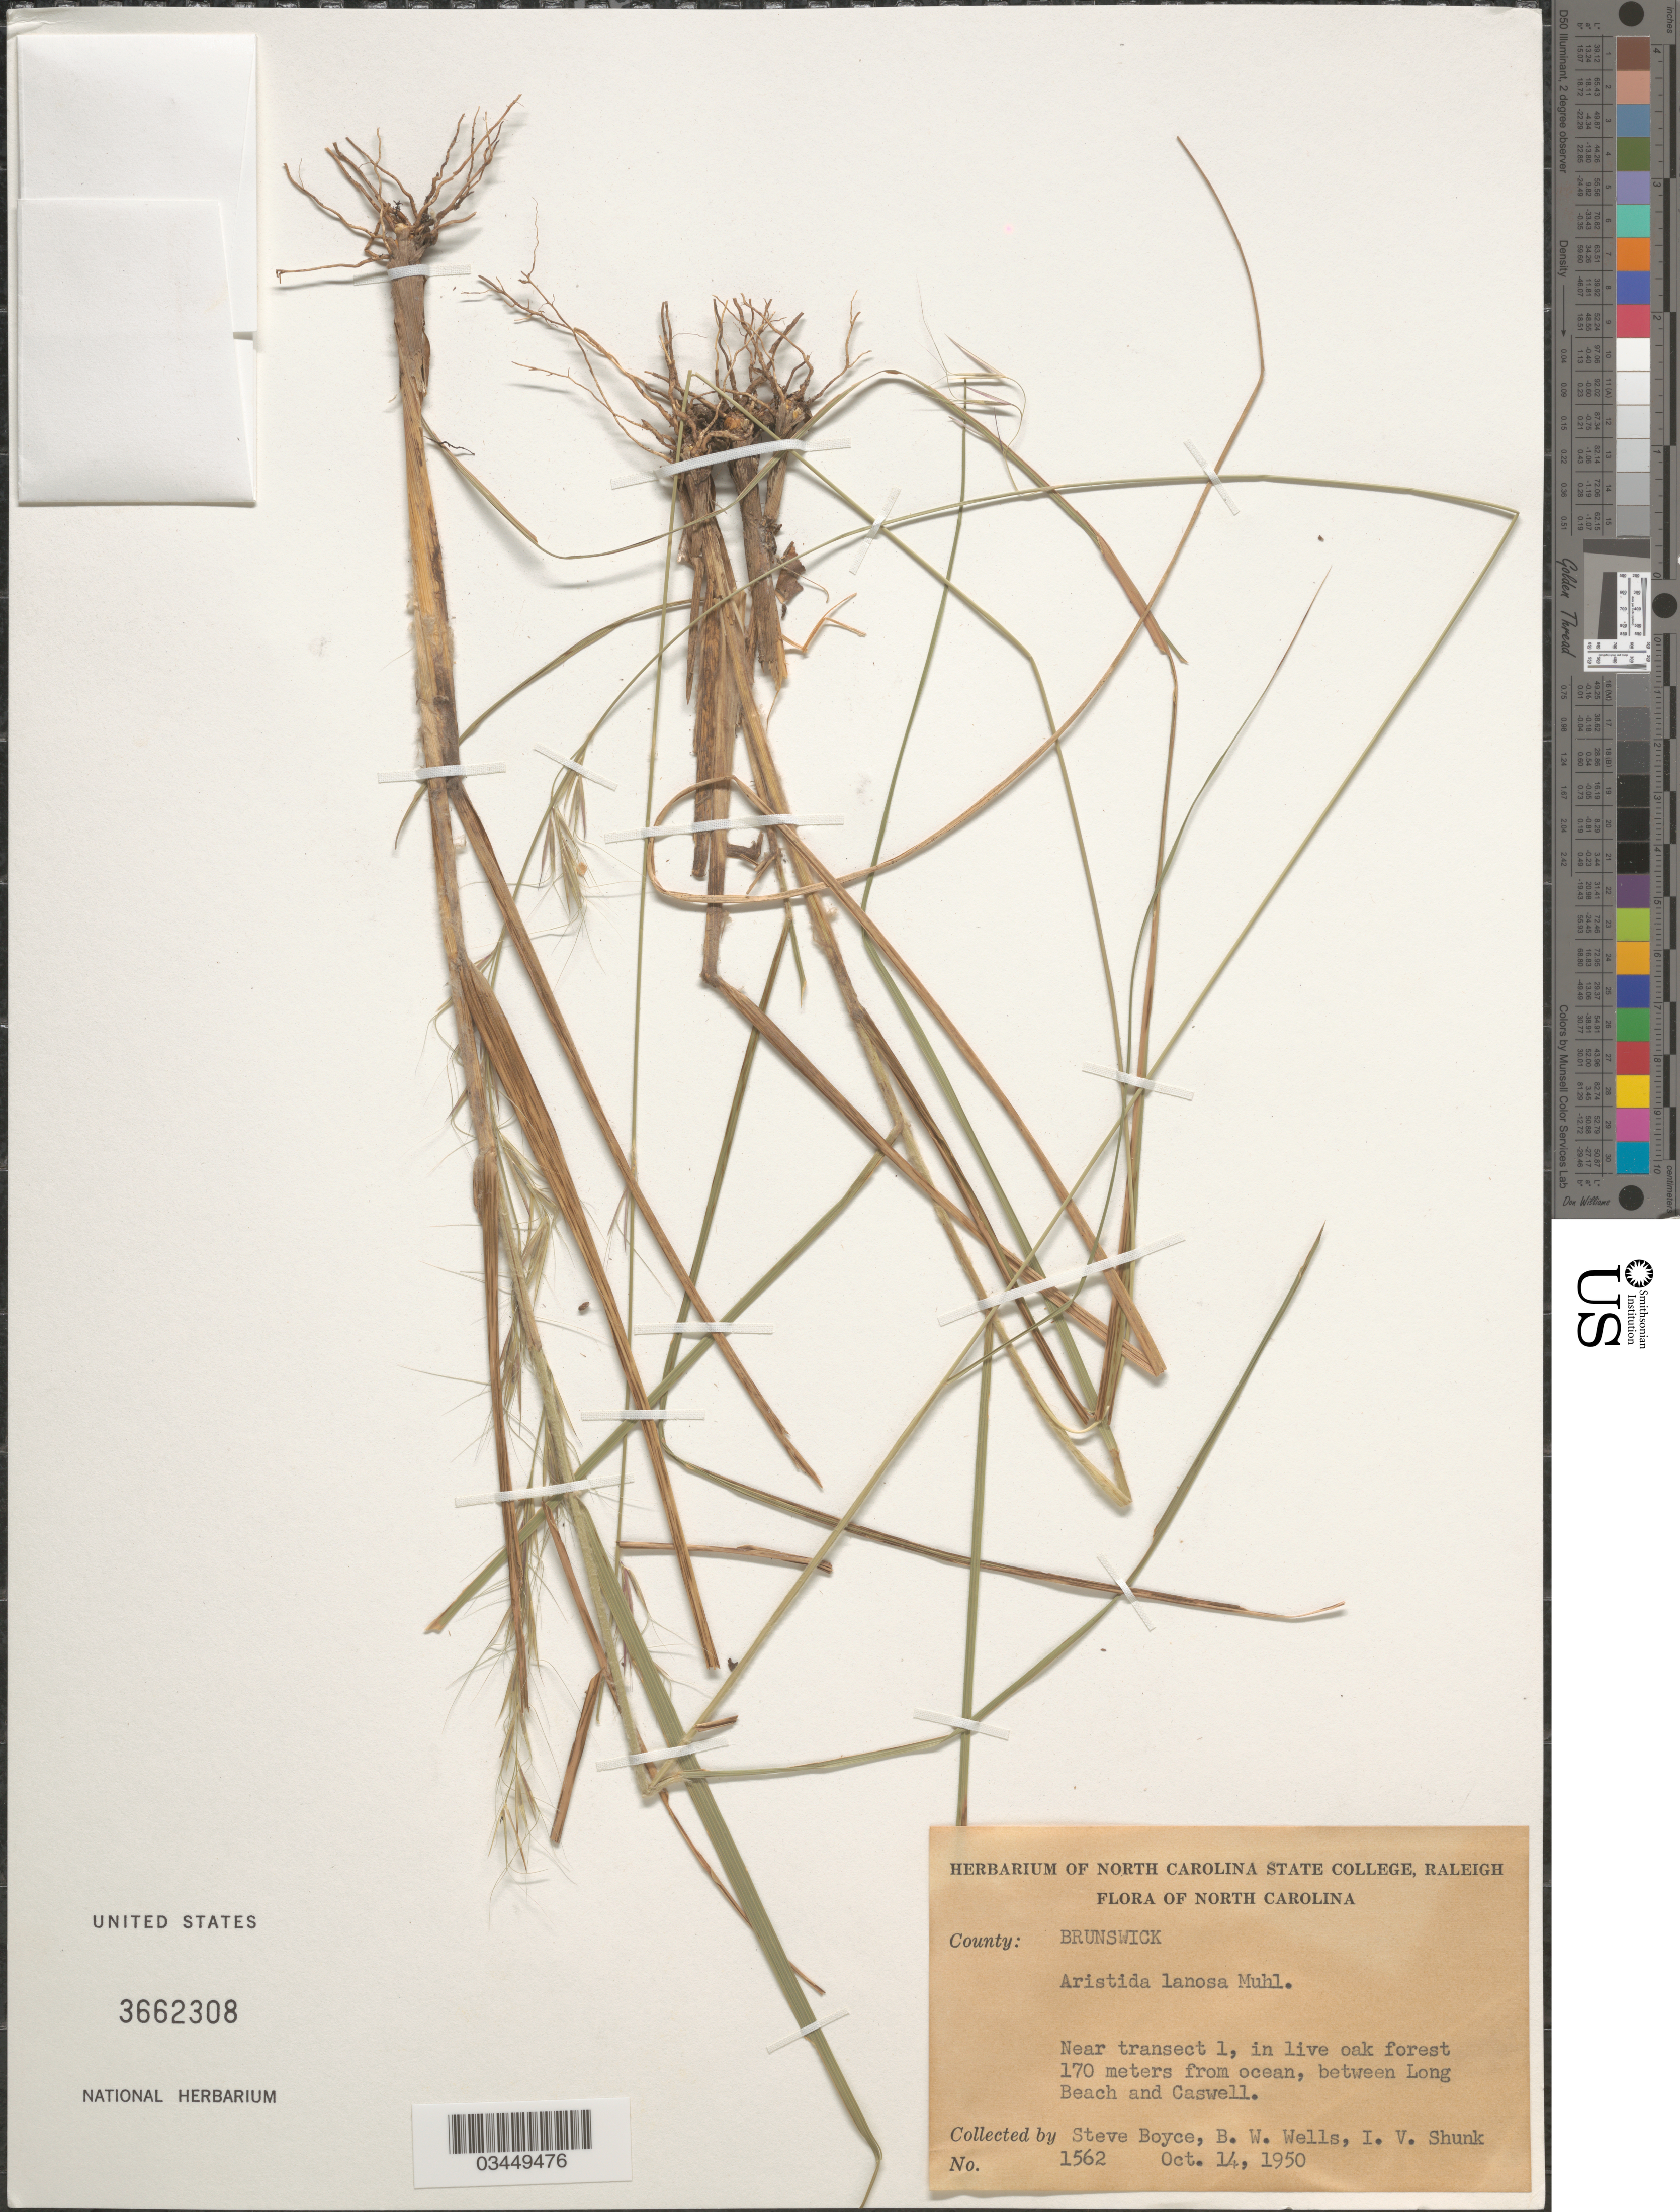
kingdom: Plantae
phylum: Tracheophyta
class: Liliopsida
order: Poales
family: Poaceae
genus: Aristida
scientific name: Aristida lanosa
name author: Muhl.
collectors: S. Boyce, B. Wells & I. Shunk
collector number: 1562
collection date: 1950-10-14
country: United States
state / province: North Carolina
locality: County: Brunswick. Near transect 1, in live oak forest 170 meters from ocean, between Long Beach and Caswell.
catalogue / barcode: US 3662308